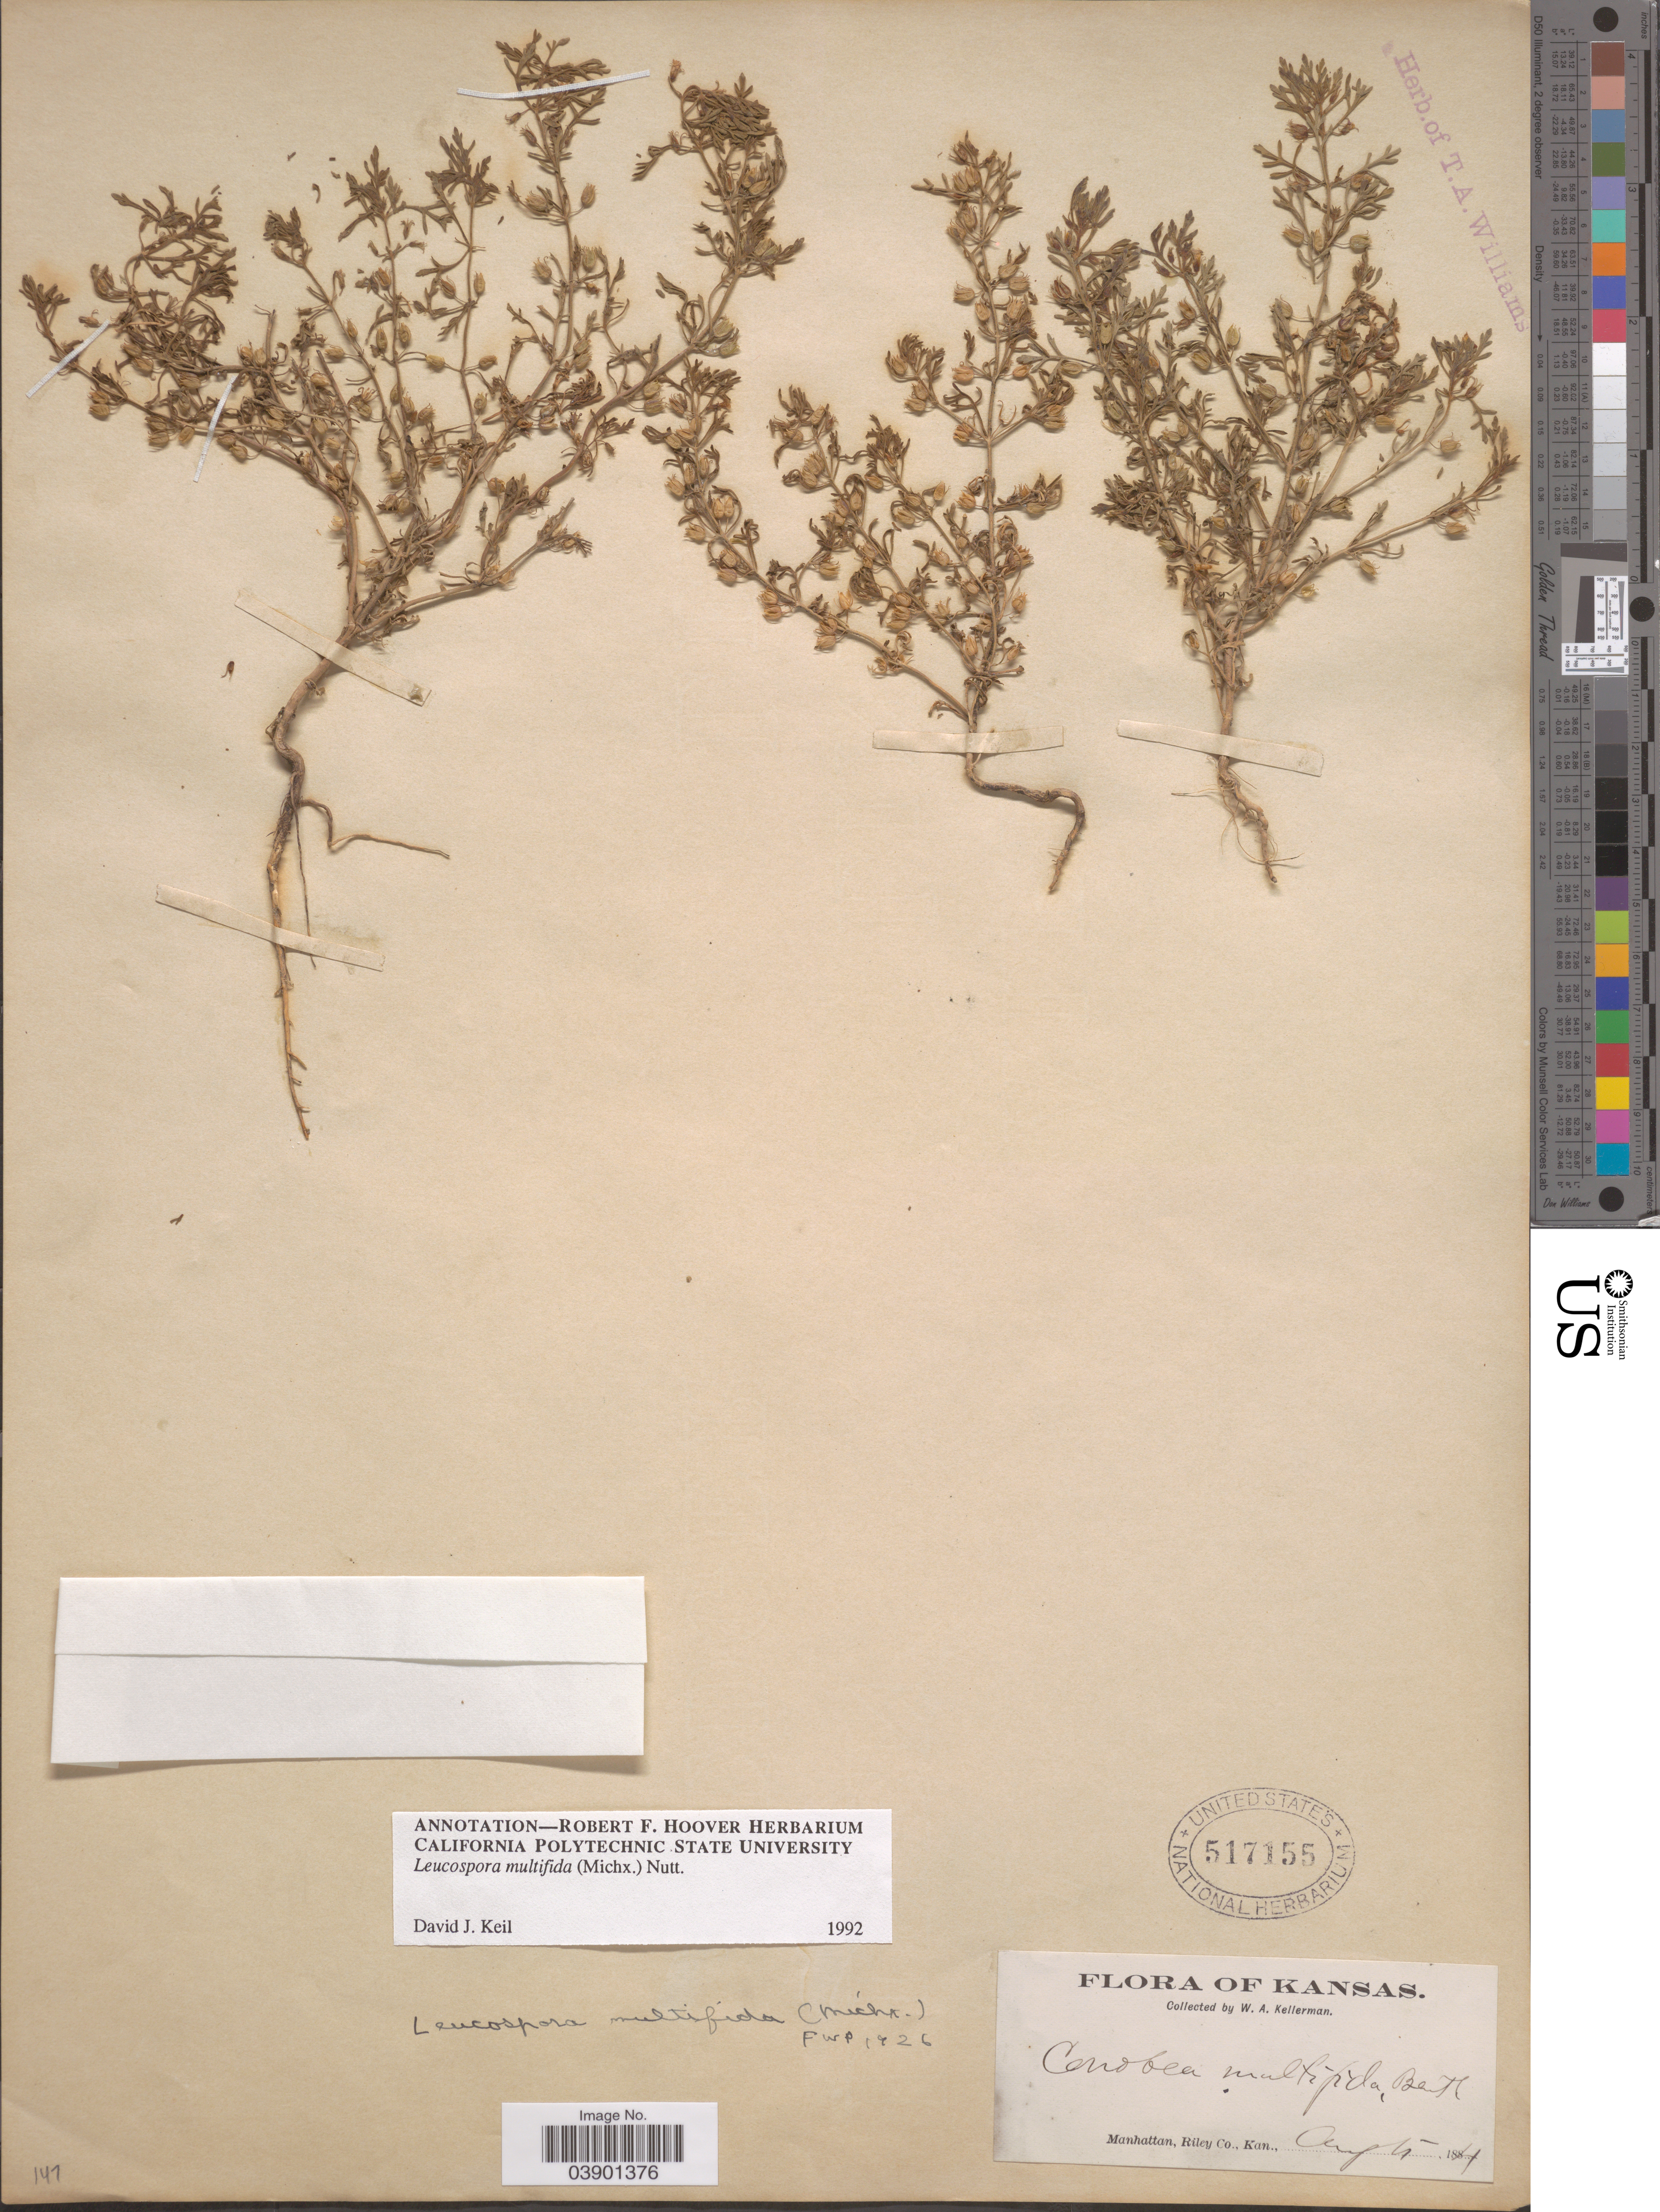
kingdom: Plantae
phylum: Tracheophyta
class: Magnoliopsida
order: Lamiales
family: Plantaginaceae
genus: Leucospora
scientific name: Leucospora multifida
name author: (Michx.) Nutt.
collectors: W. Kellerman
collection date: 1884-08-05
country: United States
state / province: Kansas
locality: Manhattan, Riley Co.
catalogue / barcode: US 517155